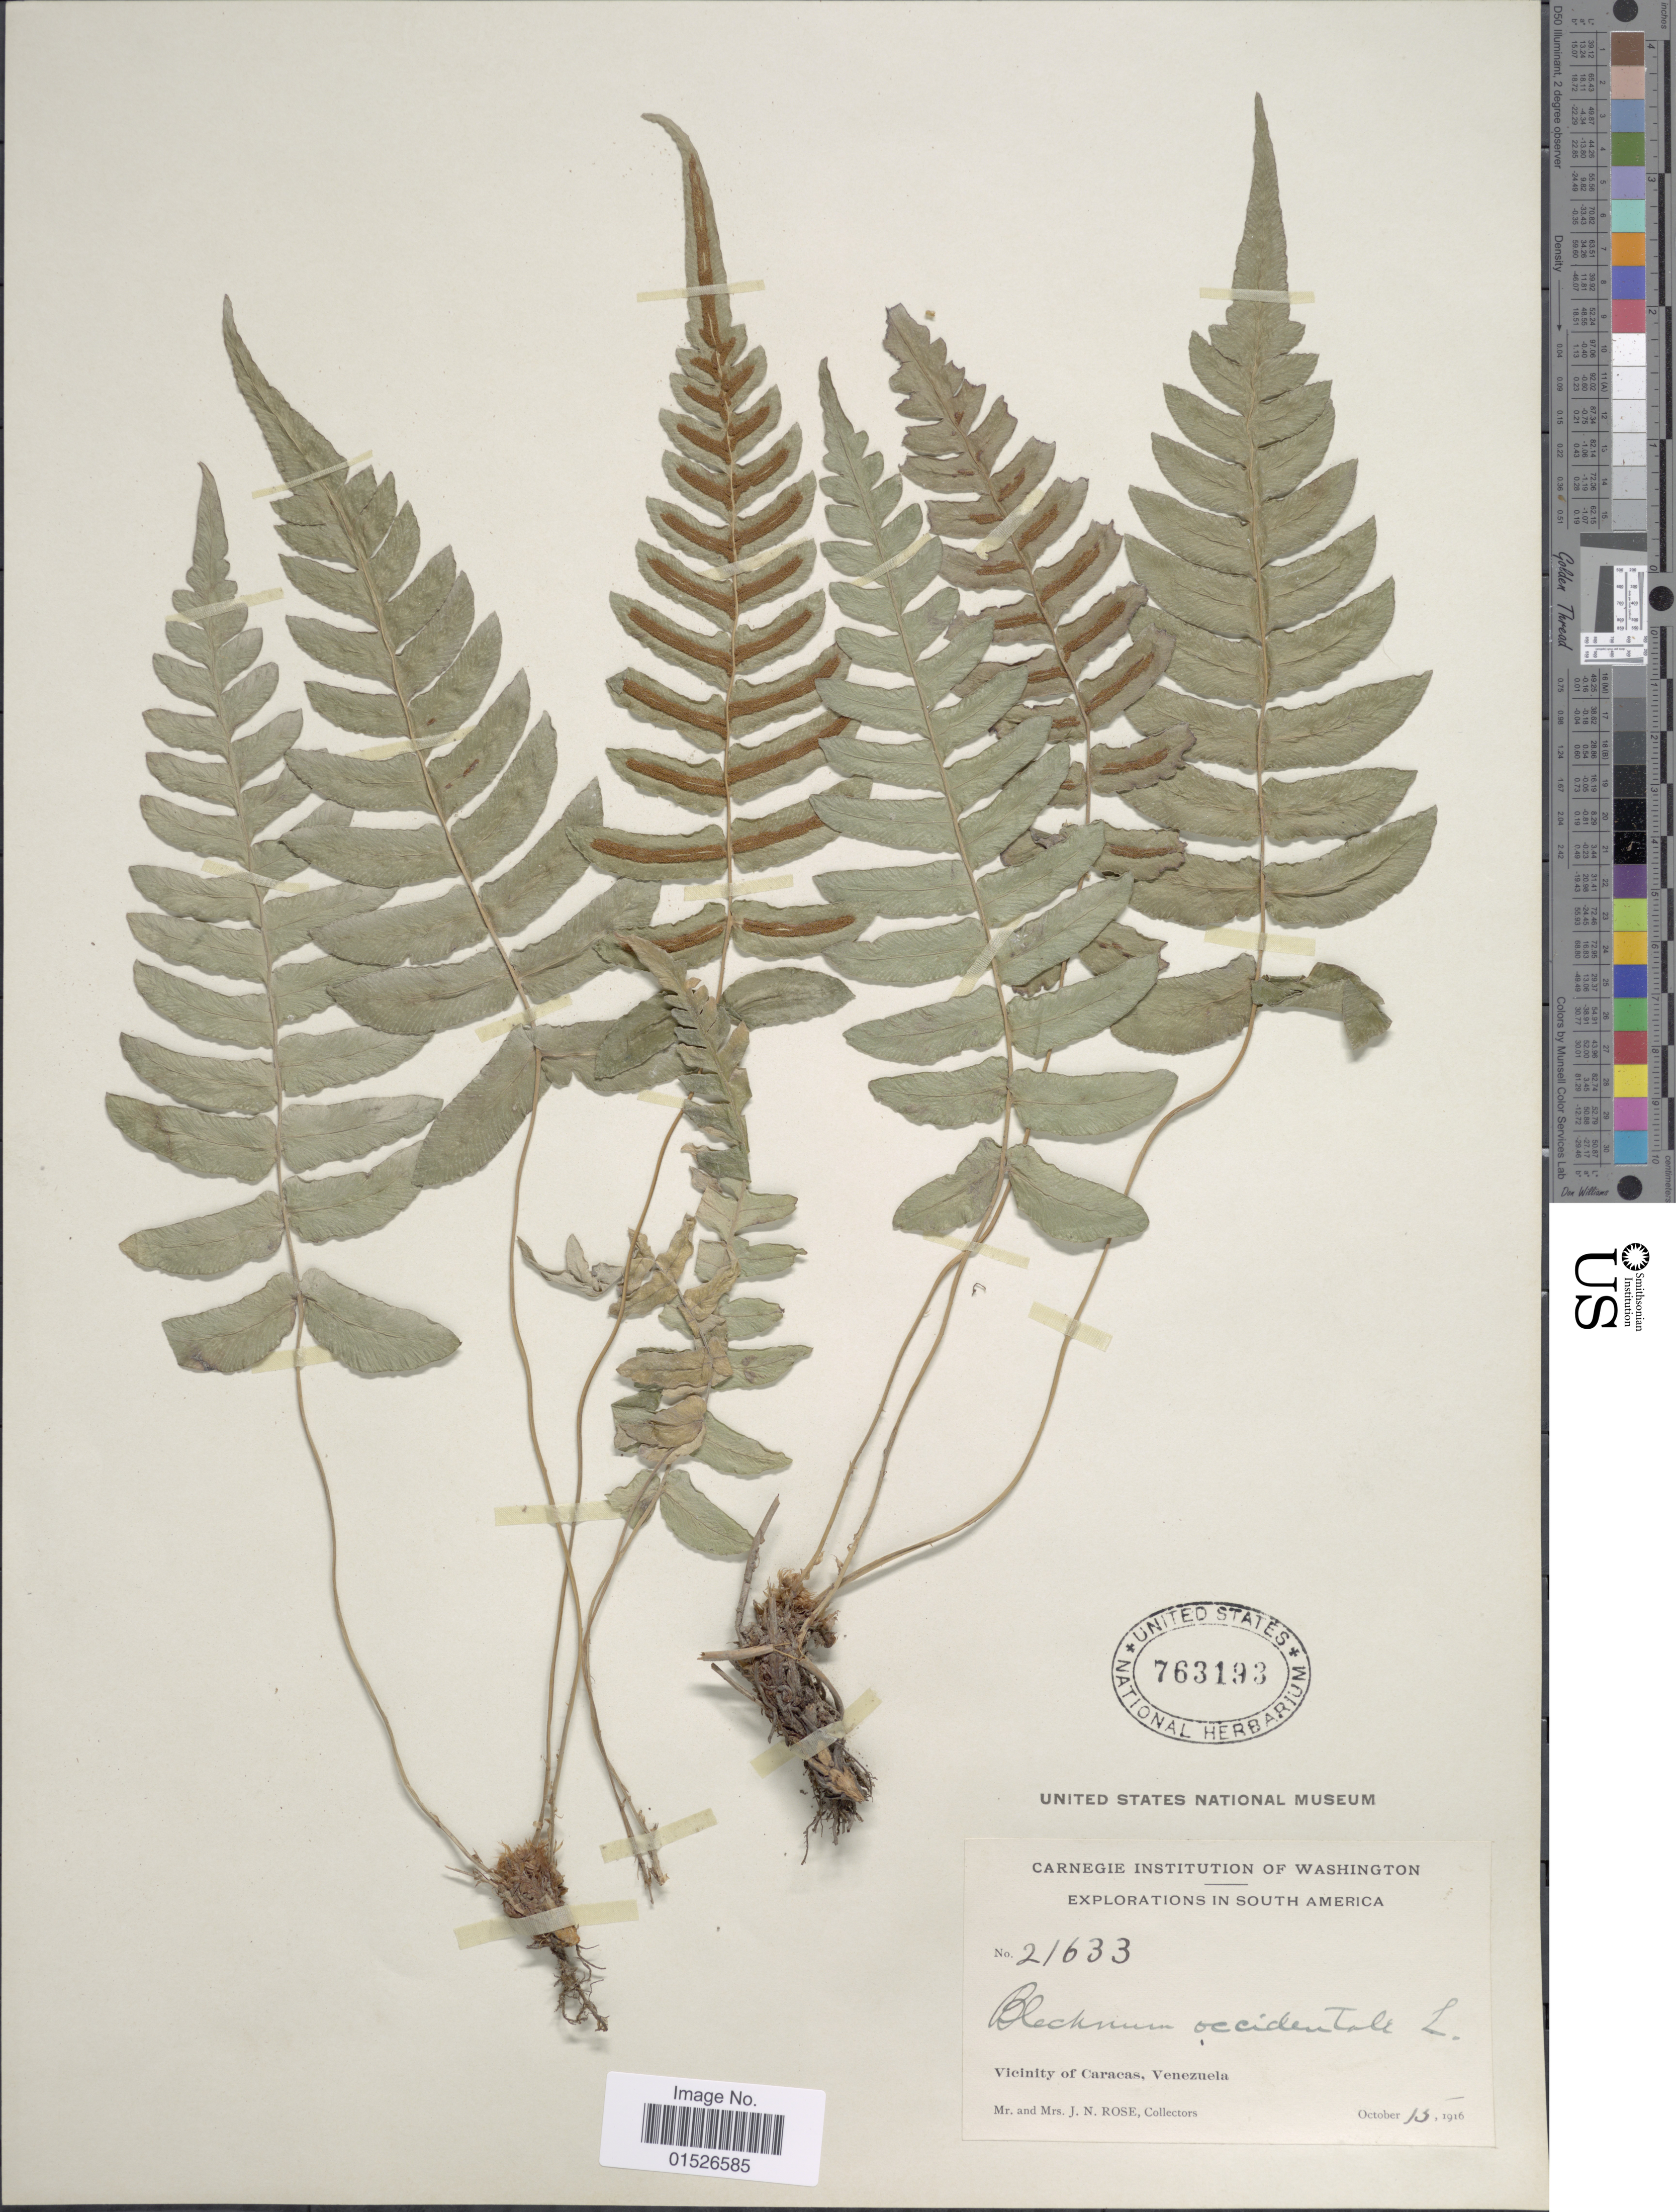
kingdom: Plantae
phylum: Tracheophyta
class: Polypodiopsida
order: Polypodiales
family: Blechnaceae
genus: Blechnum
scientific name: Blechnum occidentale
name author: L.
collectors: J. N. Rose & L. B. Rose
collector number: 21633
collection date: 1916-10-15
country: Venezuela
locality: Vicinity of Caracas.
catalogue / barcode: US 763193